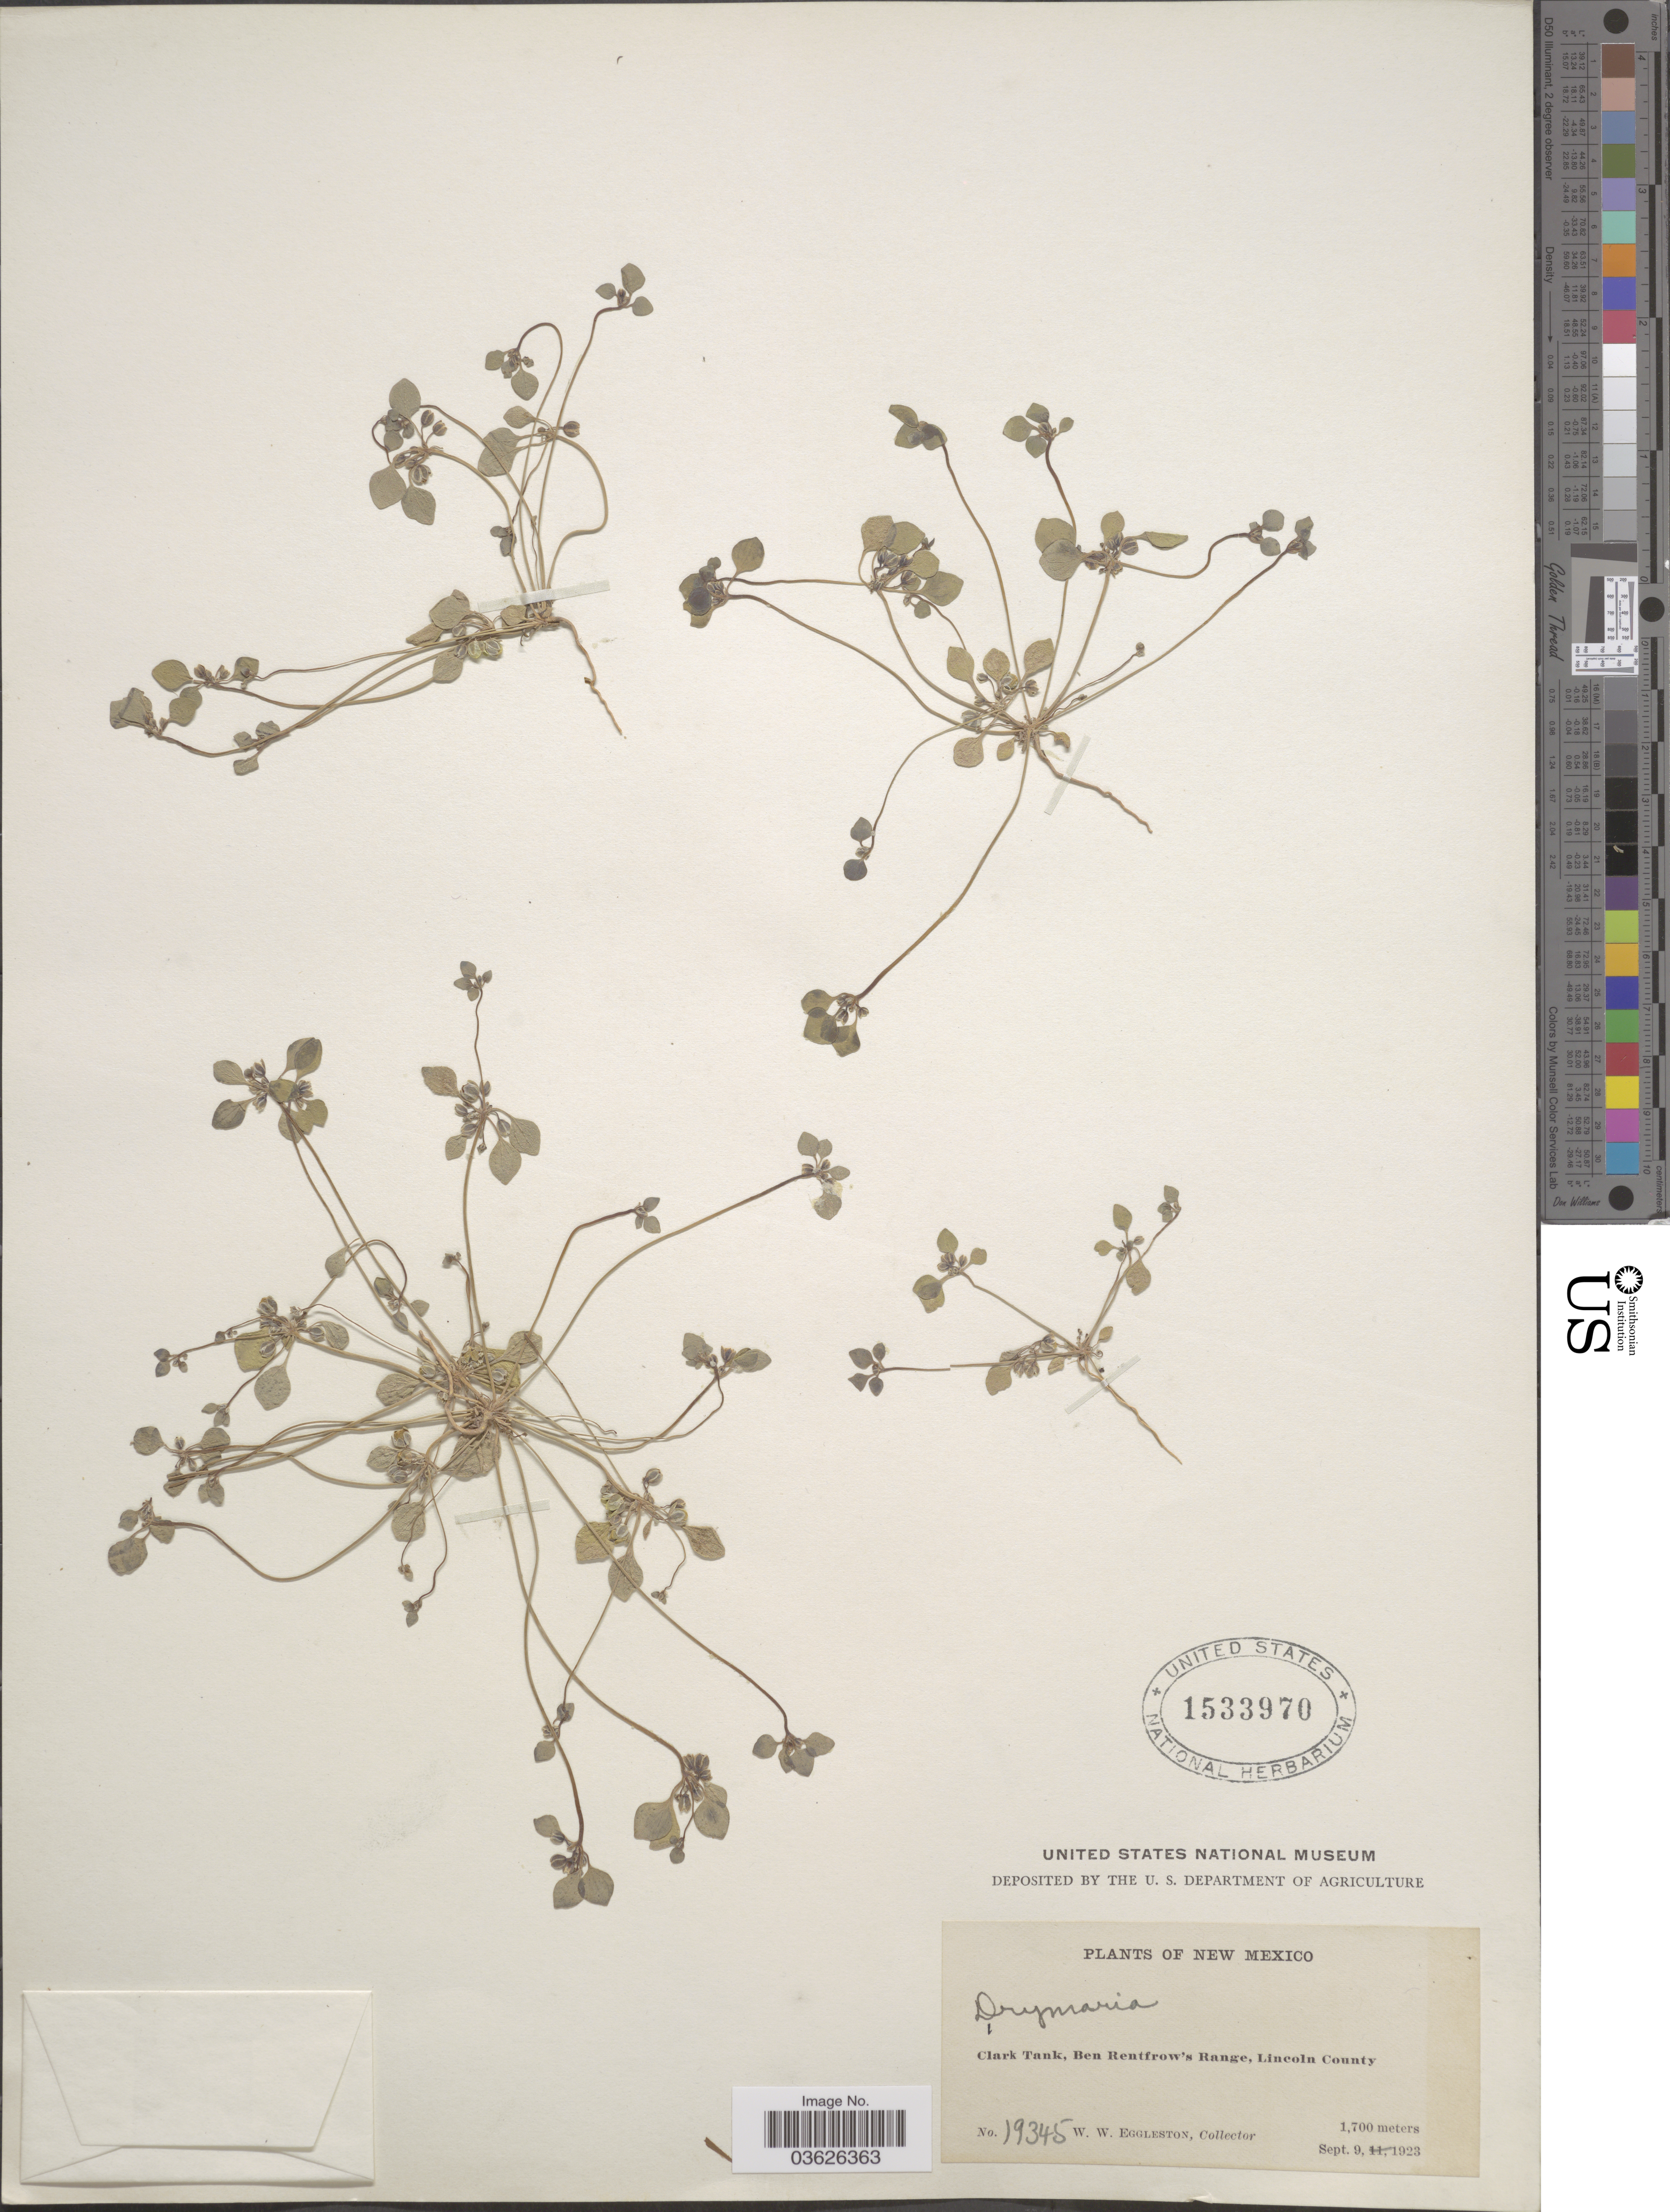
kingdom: Plantae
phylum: Tracheophyta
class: Magnoliopsida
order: Caryophyllales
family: Caryophyllaceae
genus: Drymaria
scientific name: Drymaria pachyphylla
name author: Wooton & Standl.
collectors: W. W. Eggleston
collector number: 19345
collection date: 1923-09-09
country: United States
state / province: New Mexico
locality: Clark Tank, Ben Rentfrow's Range, Lincoln County.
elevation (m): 1700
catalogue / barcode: US 1533970